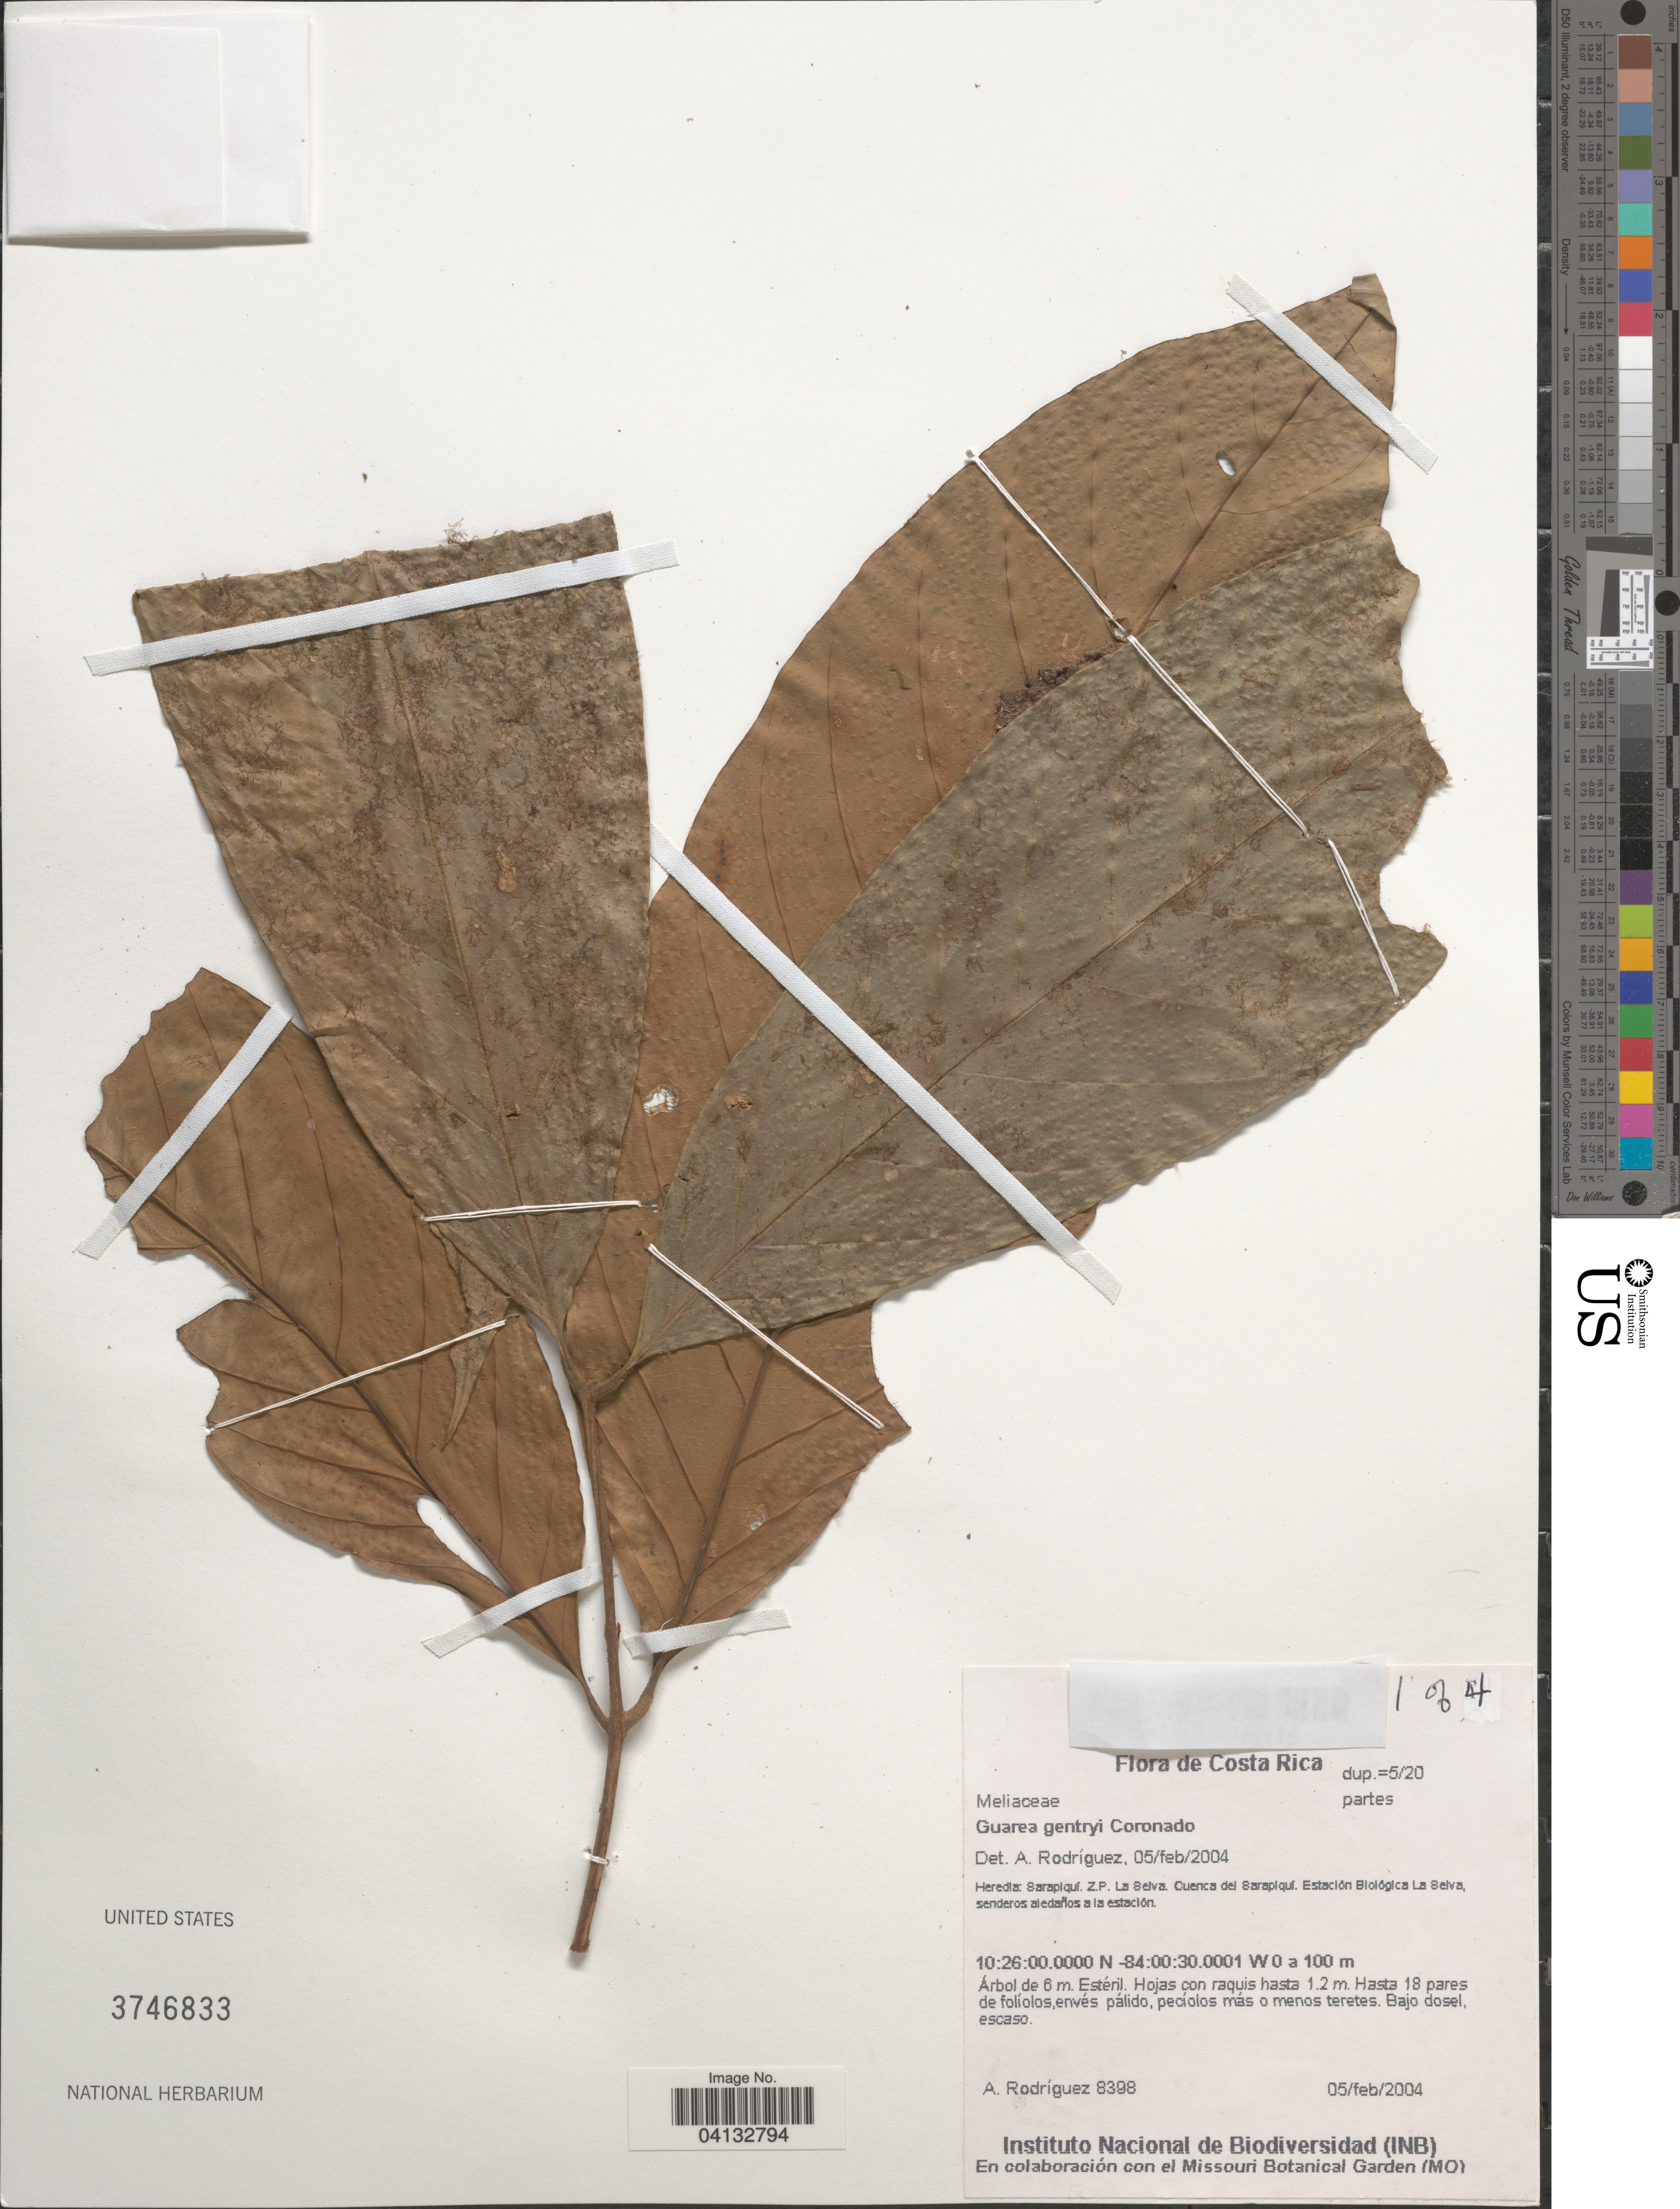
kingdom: Plantae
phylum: Tracheophyta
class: Magnoliopsida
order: Sapindales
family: Meliaceae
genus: Guarea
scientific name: Guarea gentryi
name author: Coronado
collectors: A. Rodríguez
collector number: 8398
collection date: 2004-02-05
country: Costa Rica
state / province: Heredia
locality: Sarapiquí. Z.P. La Selva. Cuenca del Sarapiquí. Estación Biológical La Selva, senderos aledaños a la estación.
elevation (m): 0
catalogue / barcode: US 3746833